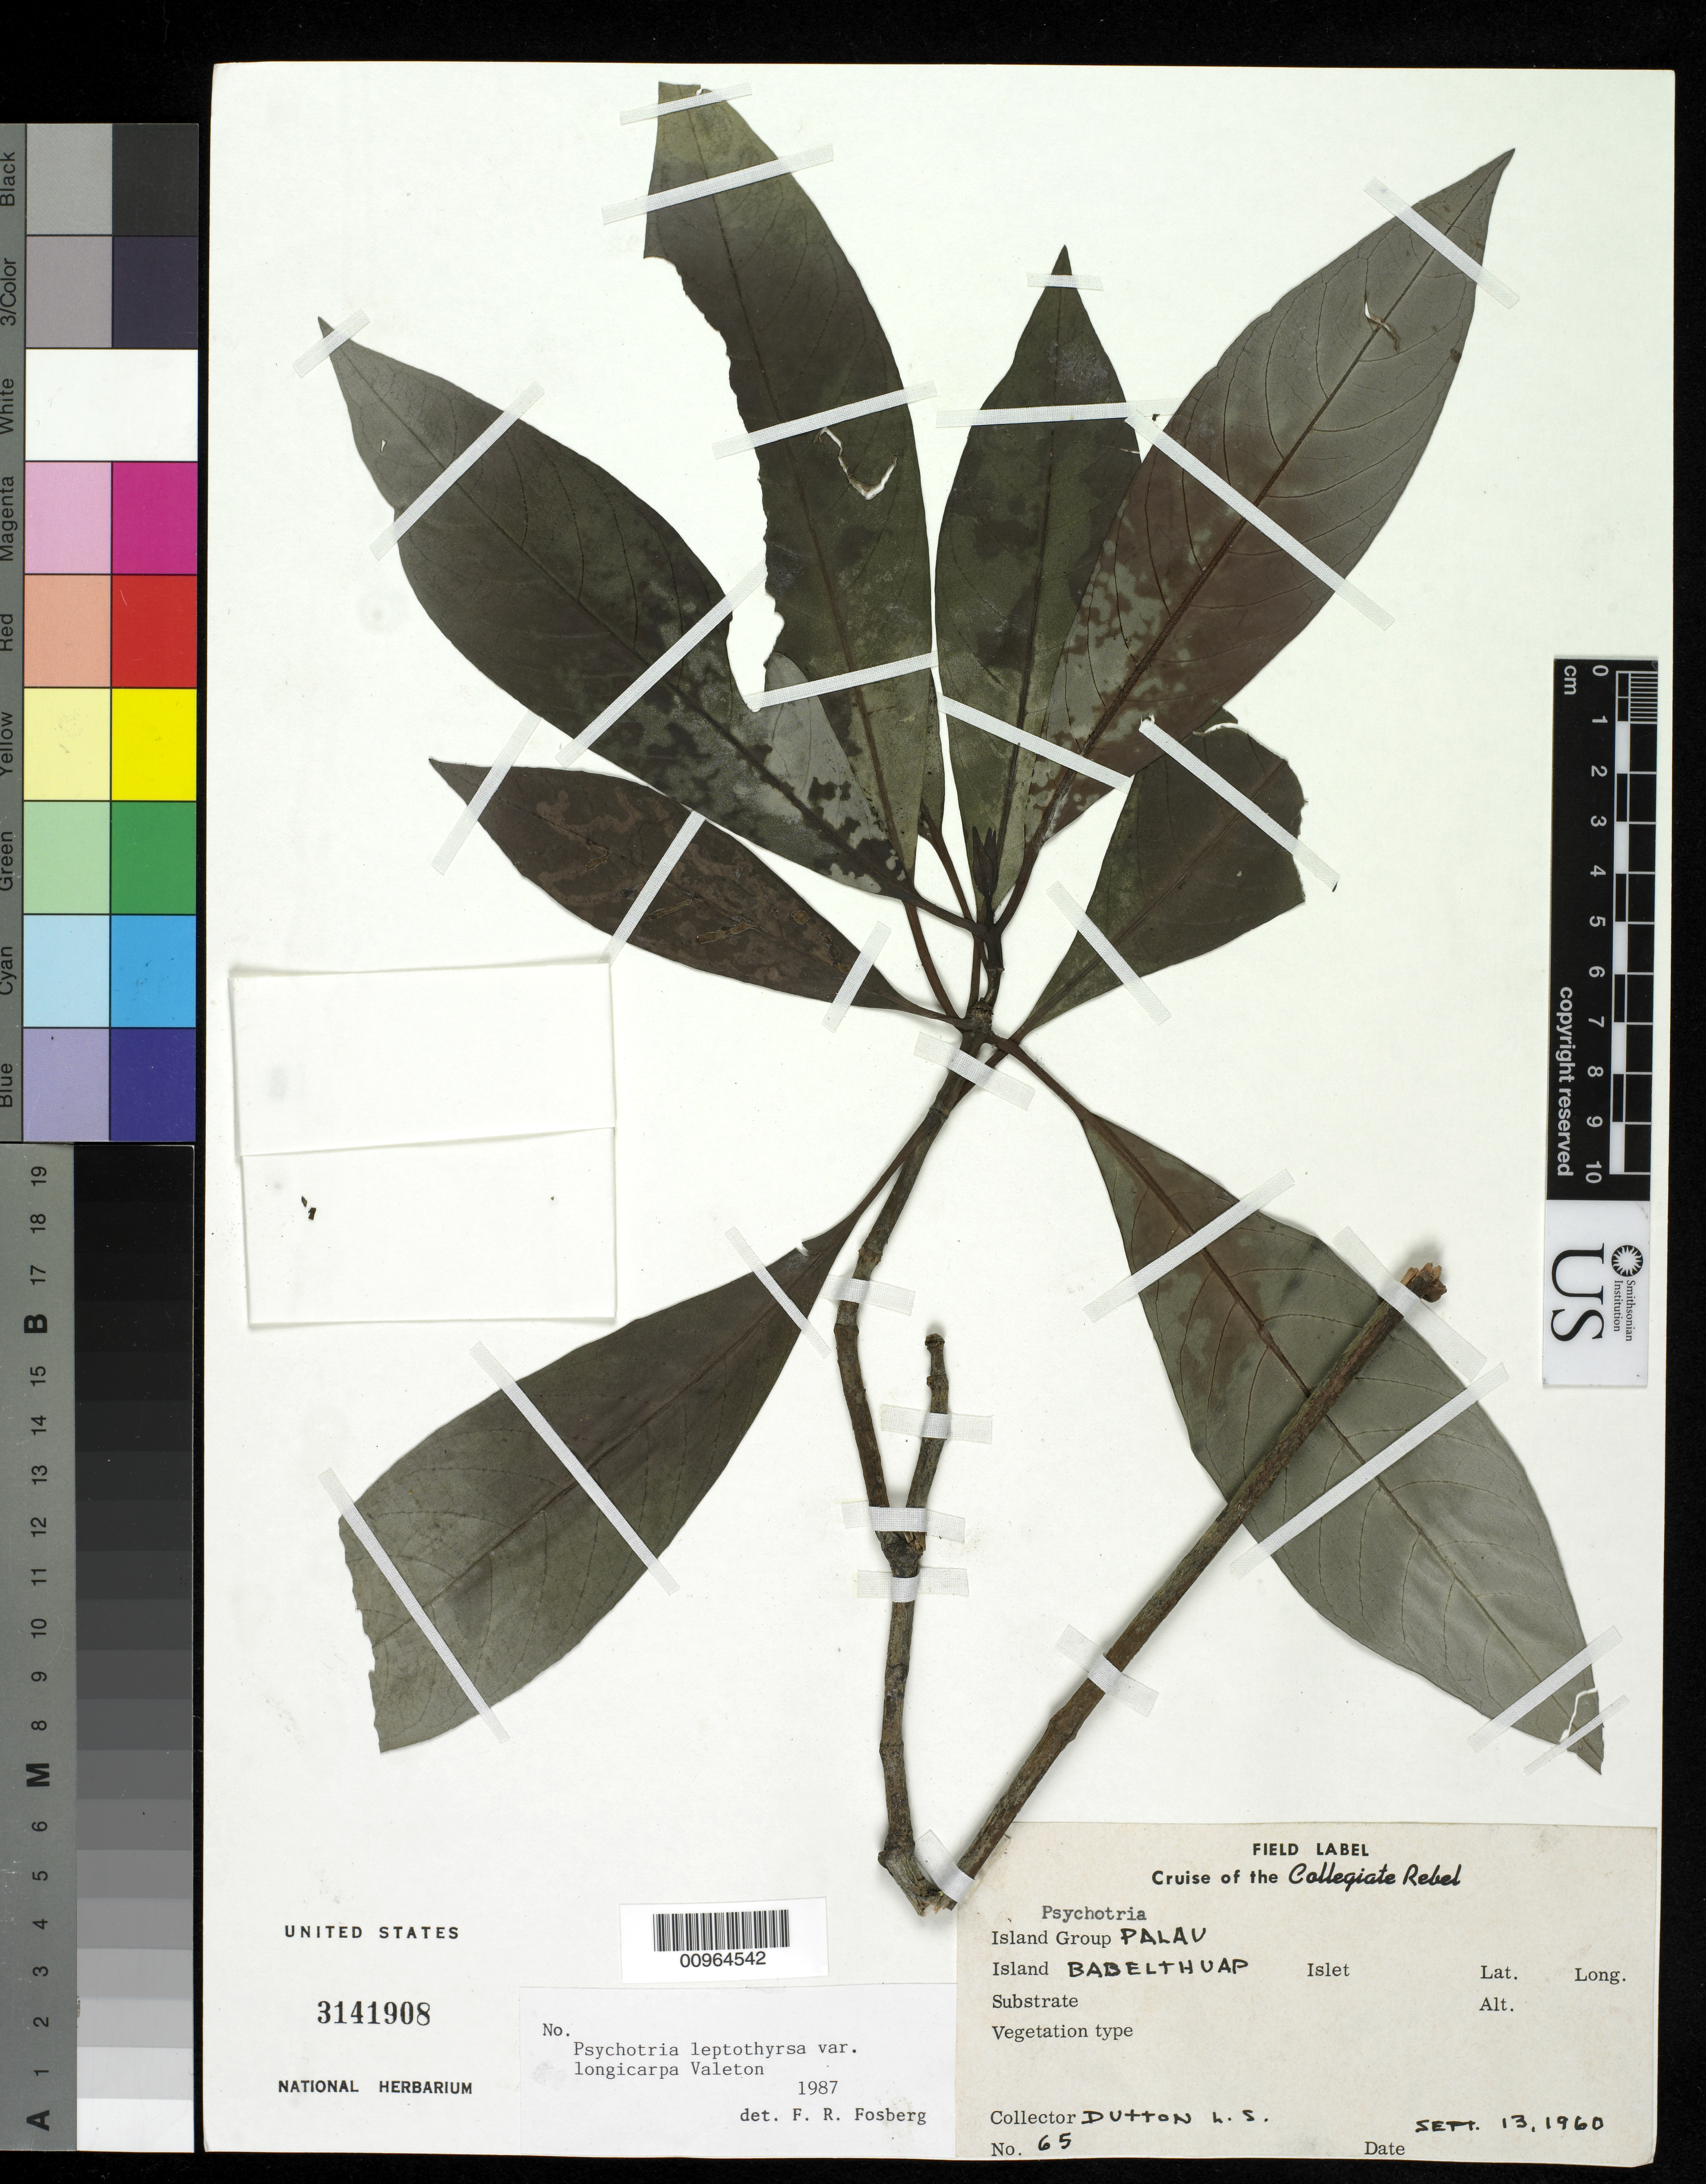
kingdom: Plantae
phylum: Tracheophyta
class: Magnoliopsida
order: Gentianales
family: Rubiaceae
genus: Psychotria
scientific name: Psychotria leptothyrsa var. longicarpa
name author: Valeton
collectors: L. Dutton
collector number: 65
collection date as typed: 13 Sep 1960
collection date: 1960-09-13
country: Palau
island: Babeldaob [Babelthuap]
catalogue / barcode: US 3141908